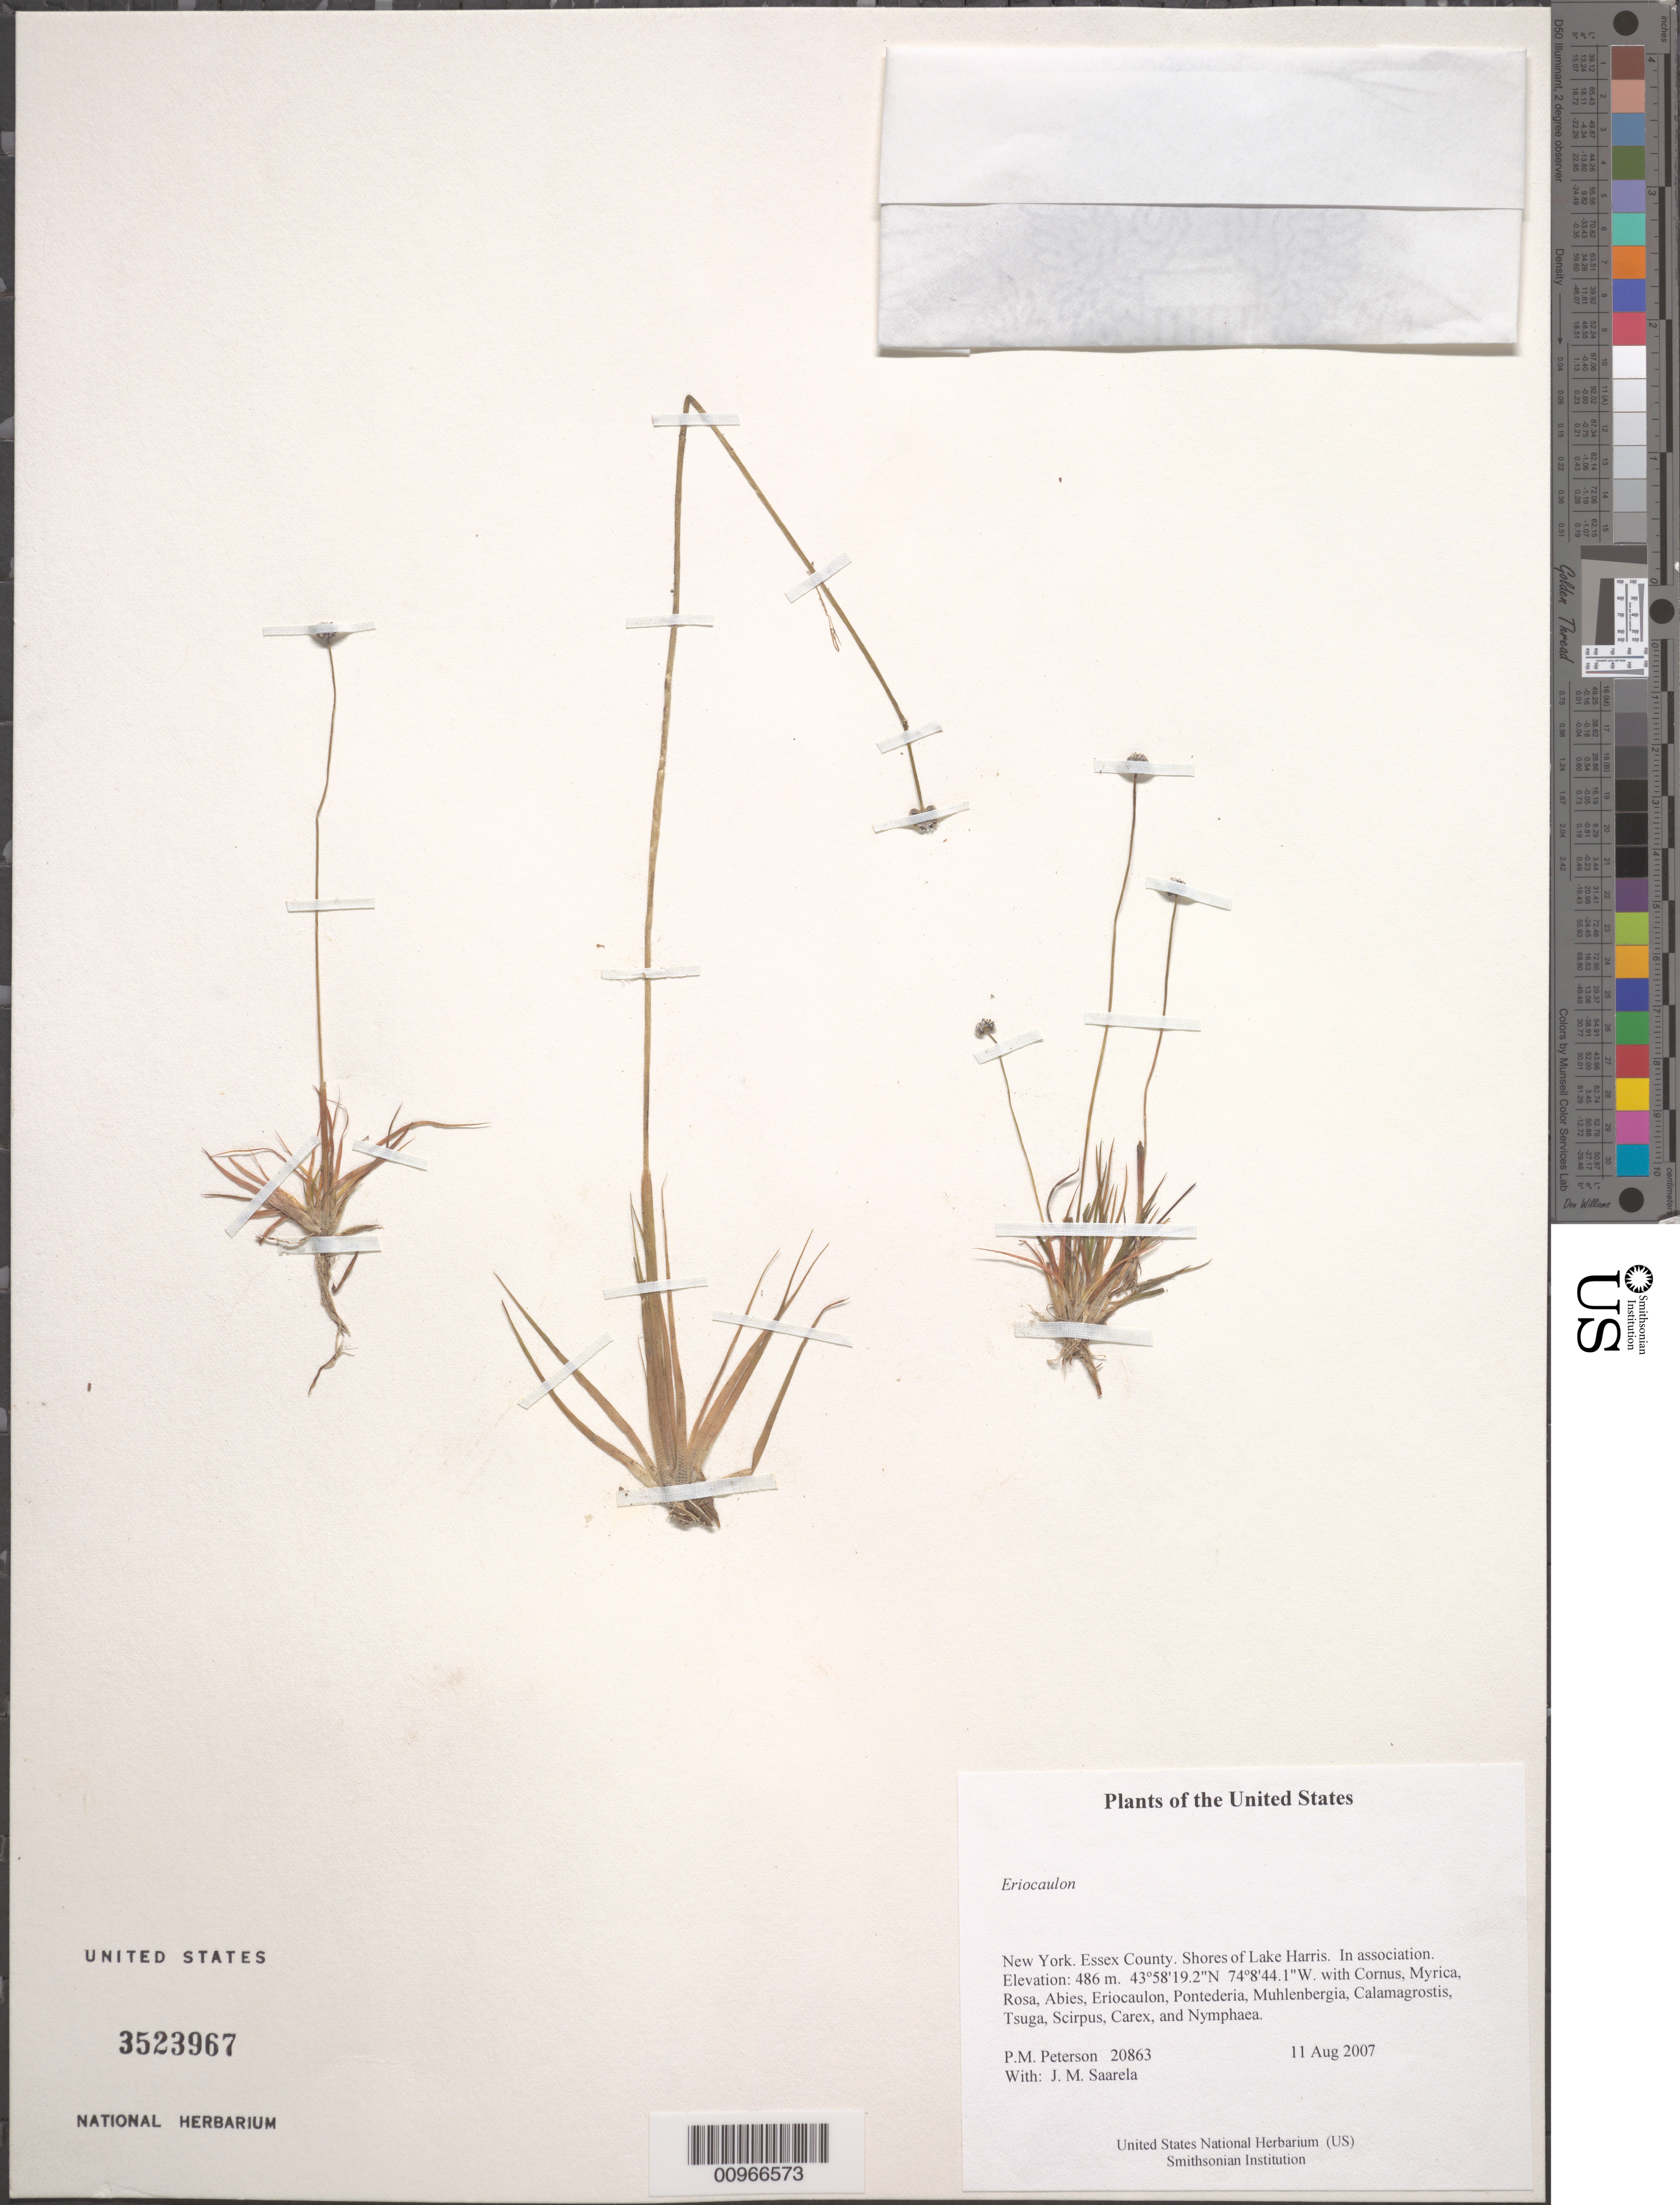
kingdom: Plantae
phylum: Tracheophyta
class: Liliopsida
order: Poales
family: Eriocaulaceae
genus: Eriocaulon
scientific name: Eriocaulon sp.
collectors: P. M. Peterson & J. Saarela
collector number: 20863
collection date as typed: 11 Aug 2007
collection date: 2007-08-11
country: United States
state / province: New York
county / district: Essex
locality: Shores of Lake Harris. In association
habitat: with Cornus, Myrica, Rosa, Abies, Eriocaulon, Pontederia, Muhlenbergia, Calamagrostis, Tsuga, Scirpus, Carex, and Nymphaea.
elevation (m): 486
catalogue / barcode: US 3523967